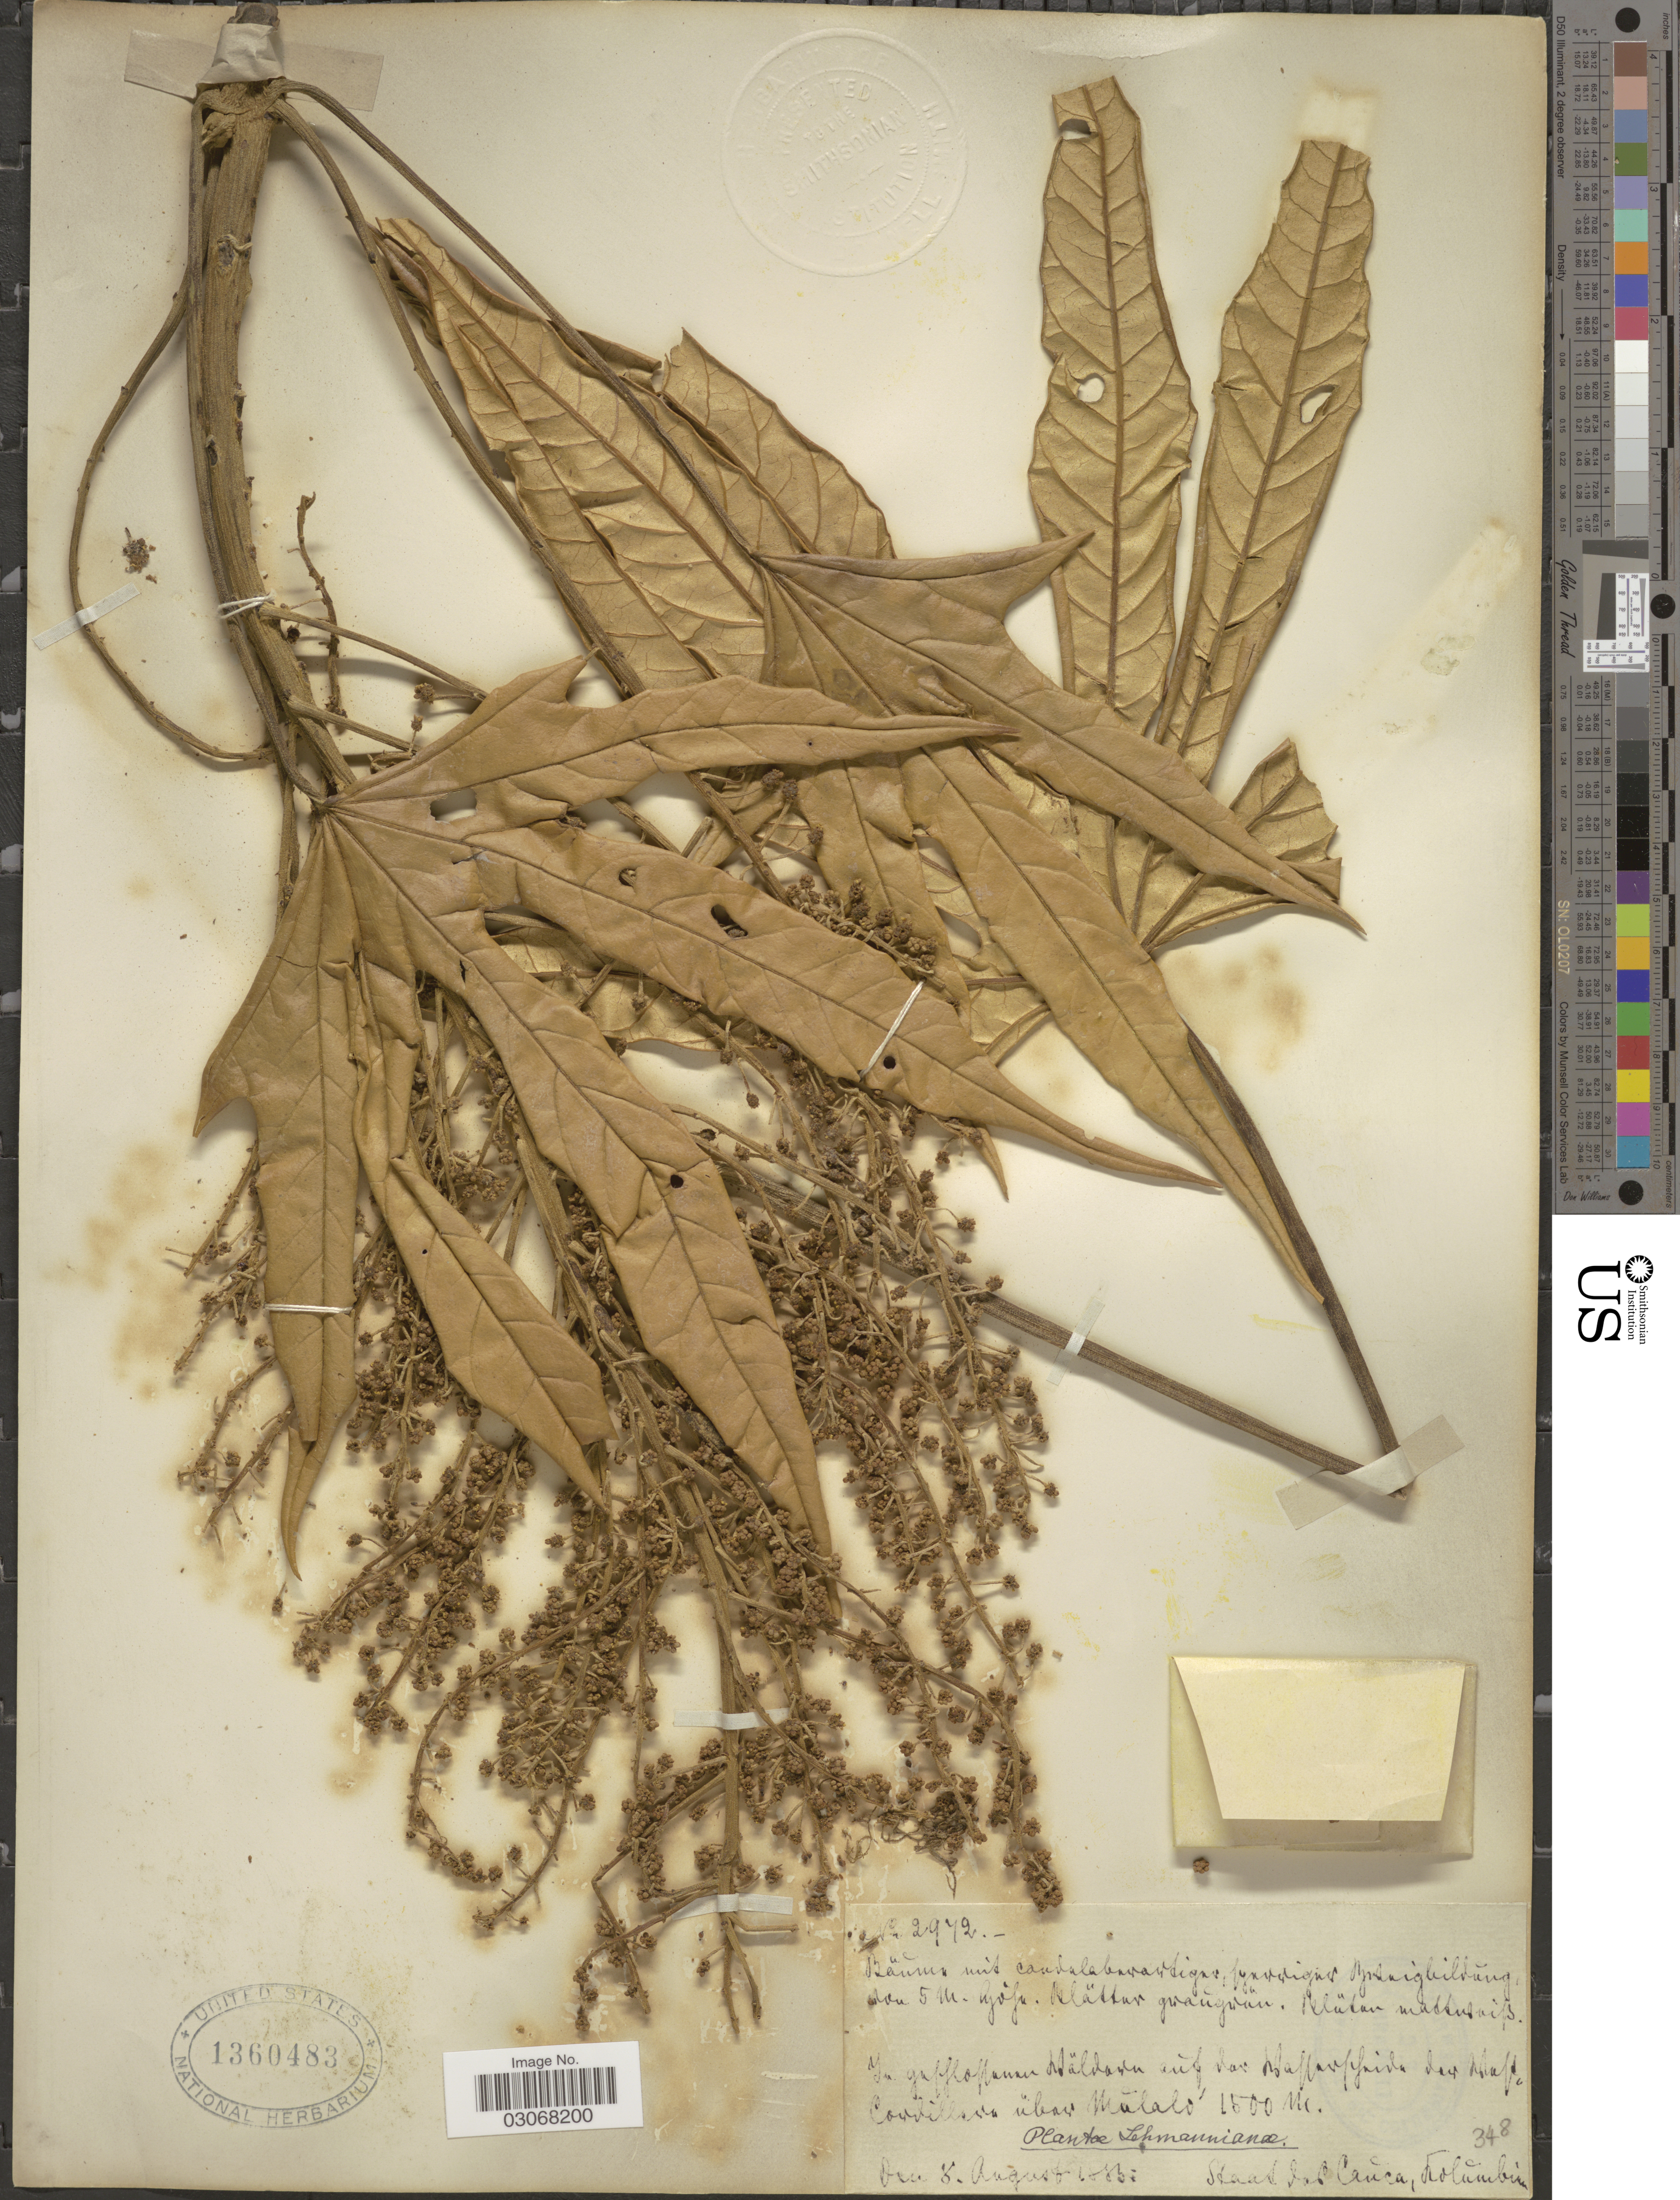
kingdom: Plantae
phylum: Tracheophyta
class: Magnoliopsida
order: Apiales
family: Araliaceae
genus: Oreopanax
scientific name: Oreopanax sp.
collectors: -. Lehmann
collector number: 2972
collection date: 1886-08-08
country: Colombia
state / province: Cauca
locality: Cordille übau Mülaló. Staat der Cauca.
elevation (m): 1500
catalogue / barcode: US 1360483